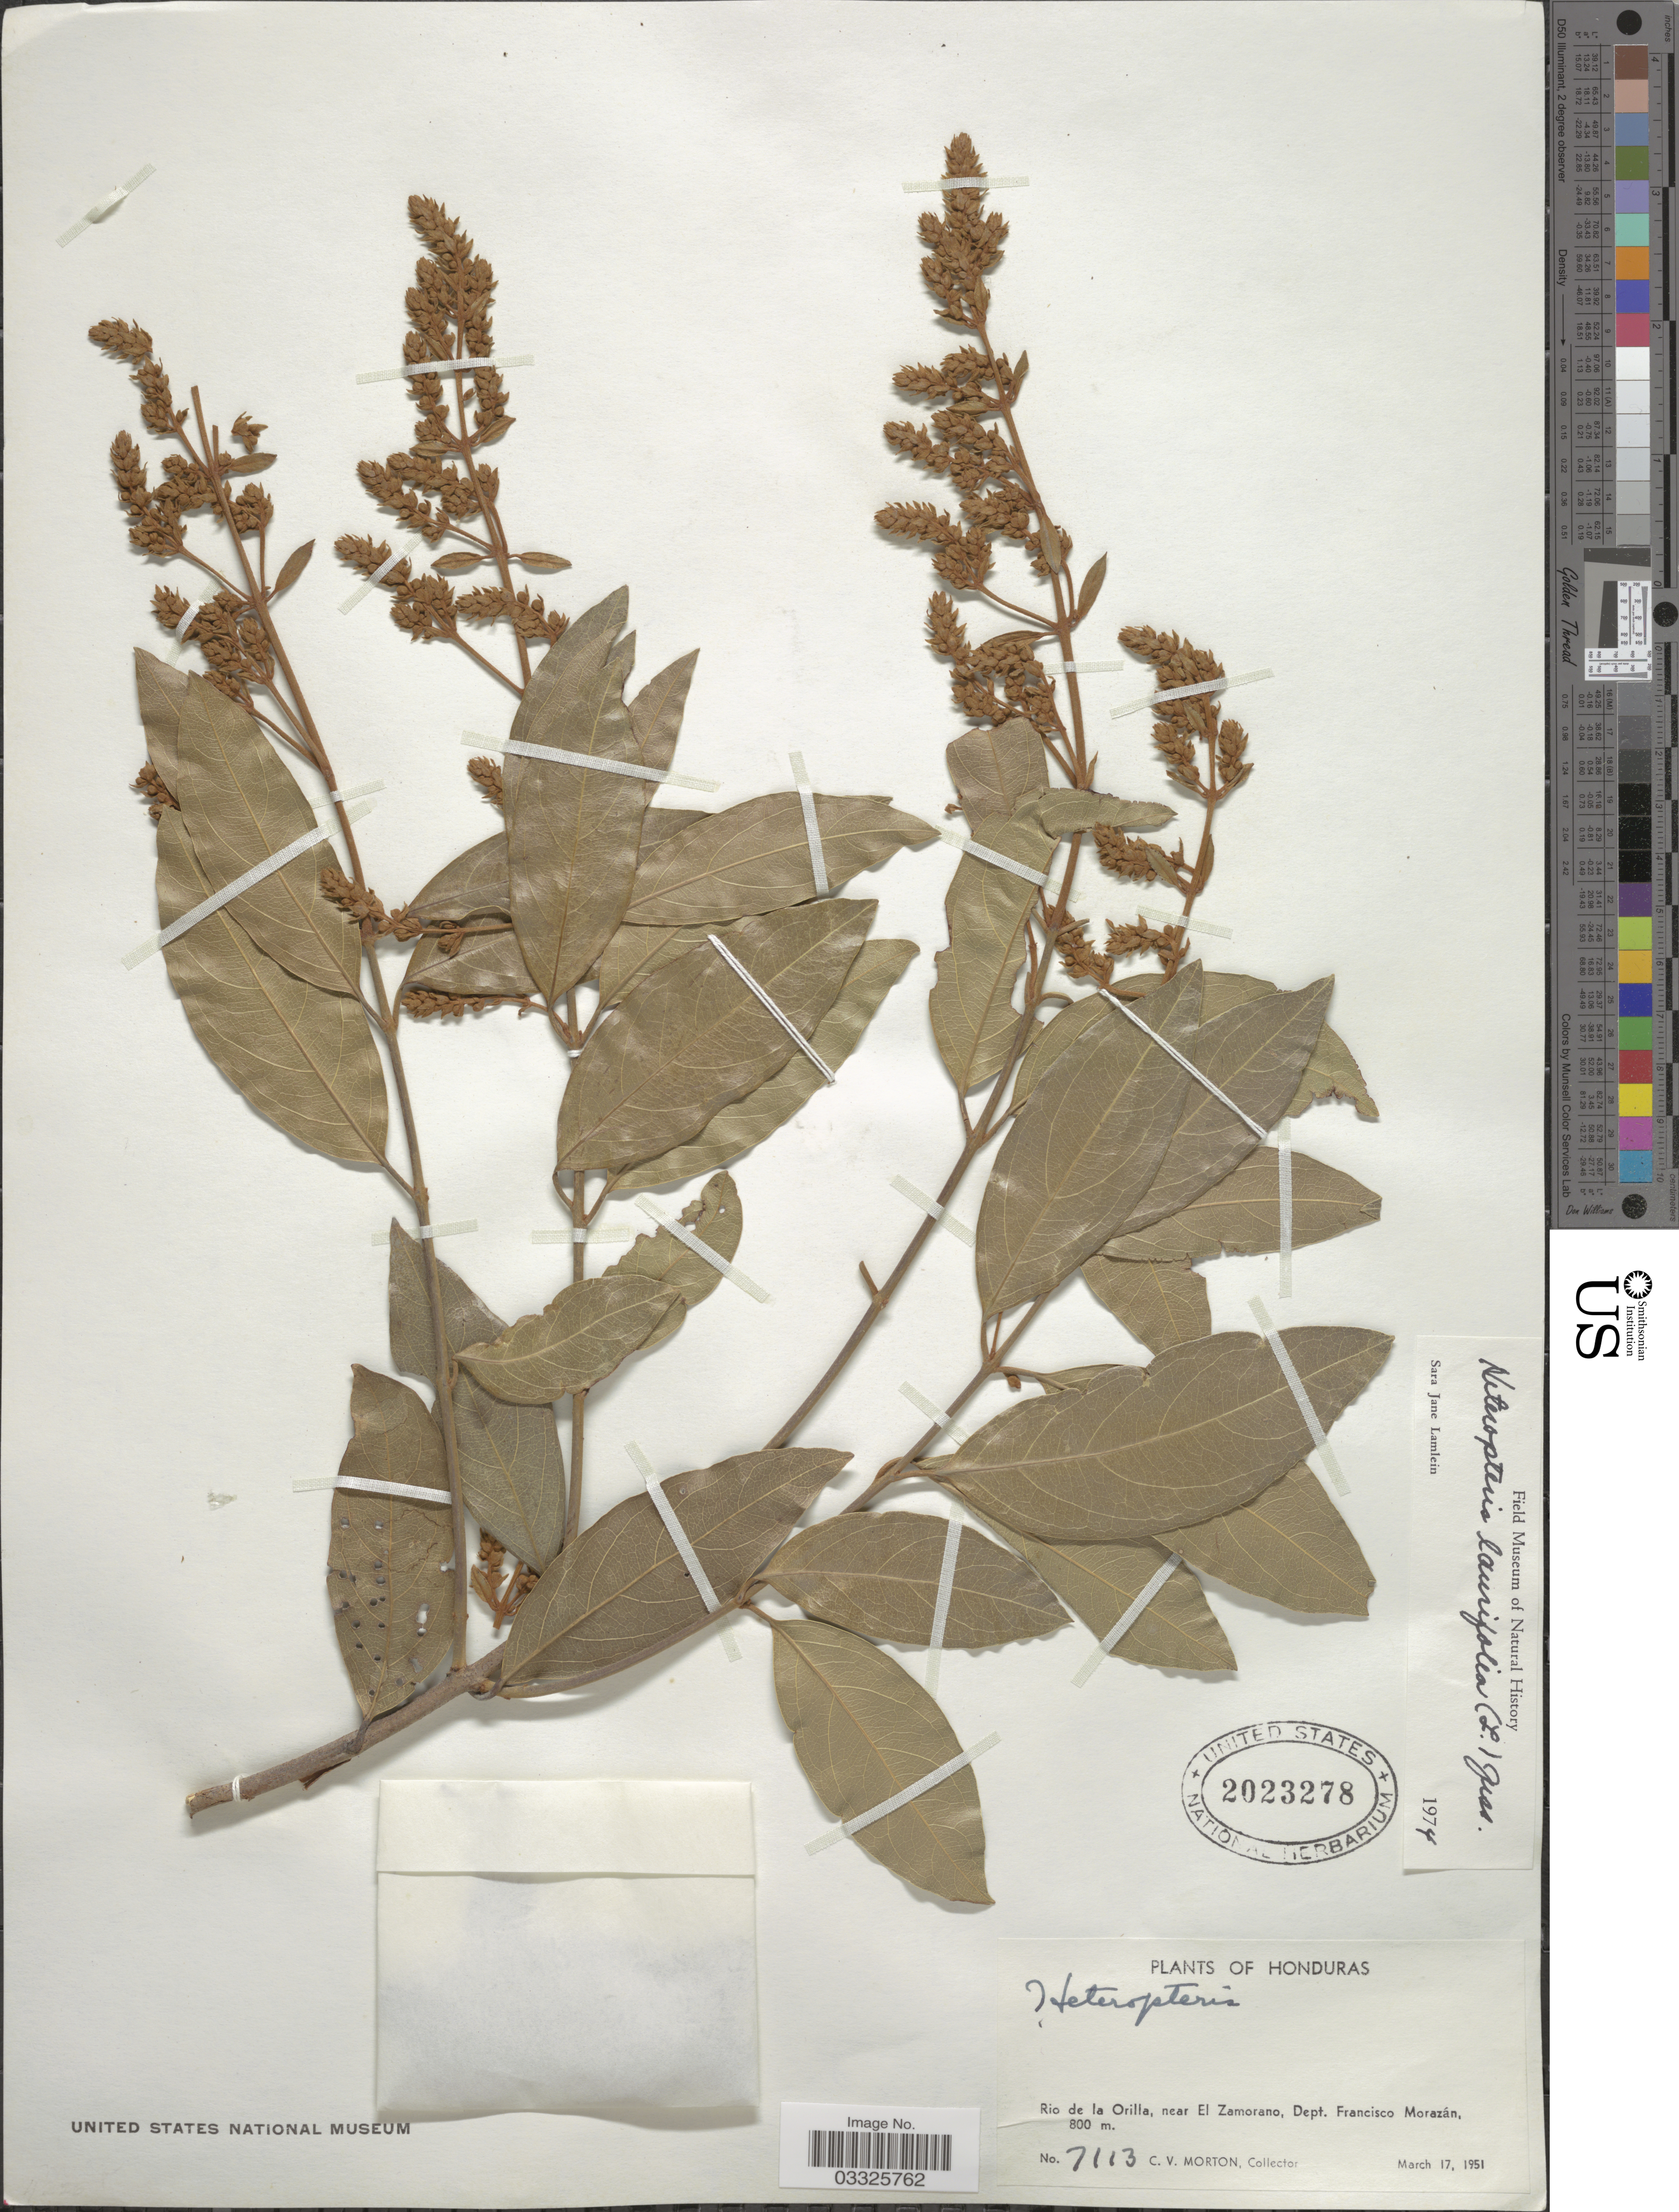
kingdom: Plantae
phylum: Tracheophyta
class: Magnoliopsida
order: Malpighiales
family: Malpighiaceae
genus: Heteropterys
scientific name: Heteropterys laurifolia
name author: (L.) A. Juss.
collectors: C. V. Morton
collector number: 7113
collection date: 1951-03-17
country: Honduras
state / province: Fco. Morazán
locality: Rio de la Orilla, near El Zamorano, Dept. Francisco Morazán.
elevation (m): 800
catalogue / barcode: US 2023278